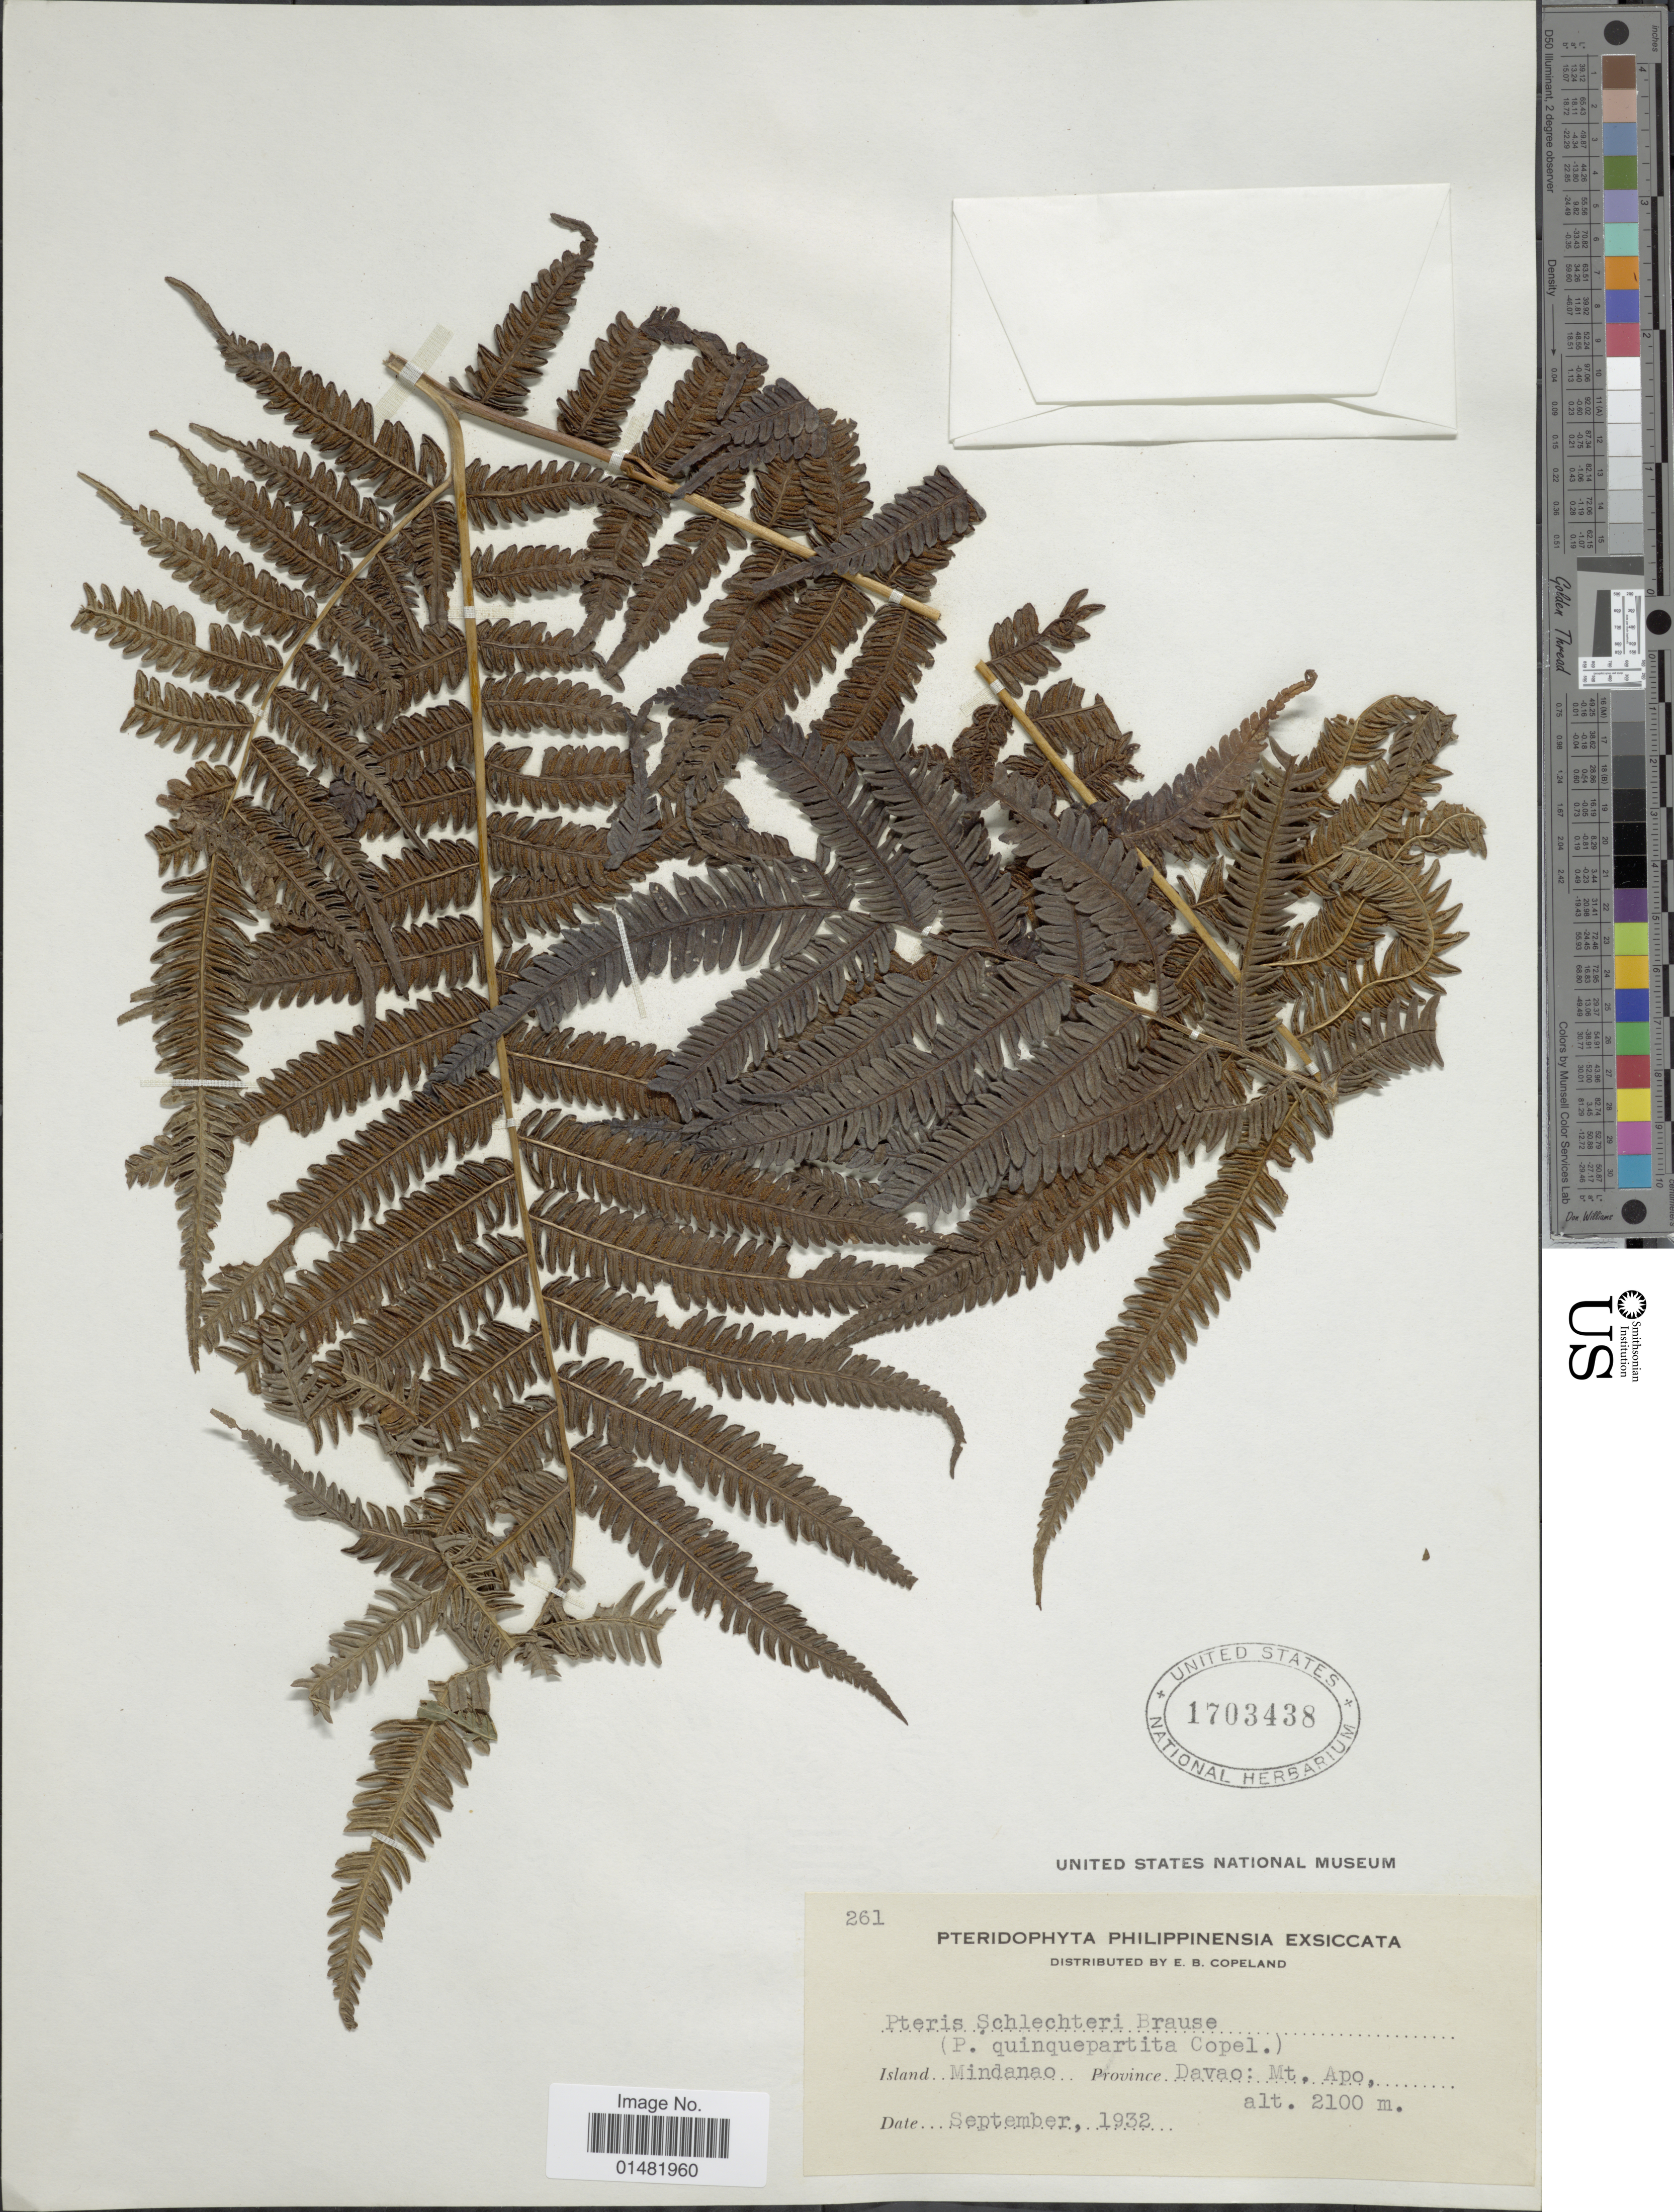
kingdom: Plantae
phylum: Tracheophyta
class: Polypodiopsida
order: Polypodiales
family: Pteridaceae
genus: Pteris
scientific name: Pteris schlechteri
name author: Brause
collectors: E. B. Copeland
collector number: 261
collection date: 1932-09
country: Philippines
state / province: Davao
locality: Island Mindanao, Mt. Apo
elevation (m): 2100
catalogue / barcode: US 1703438